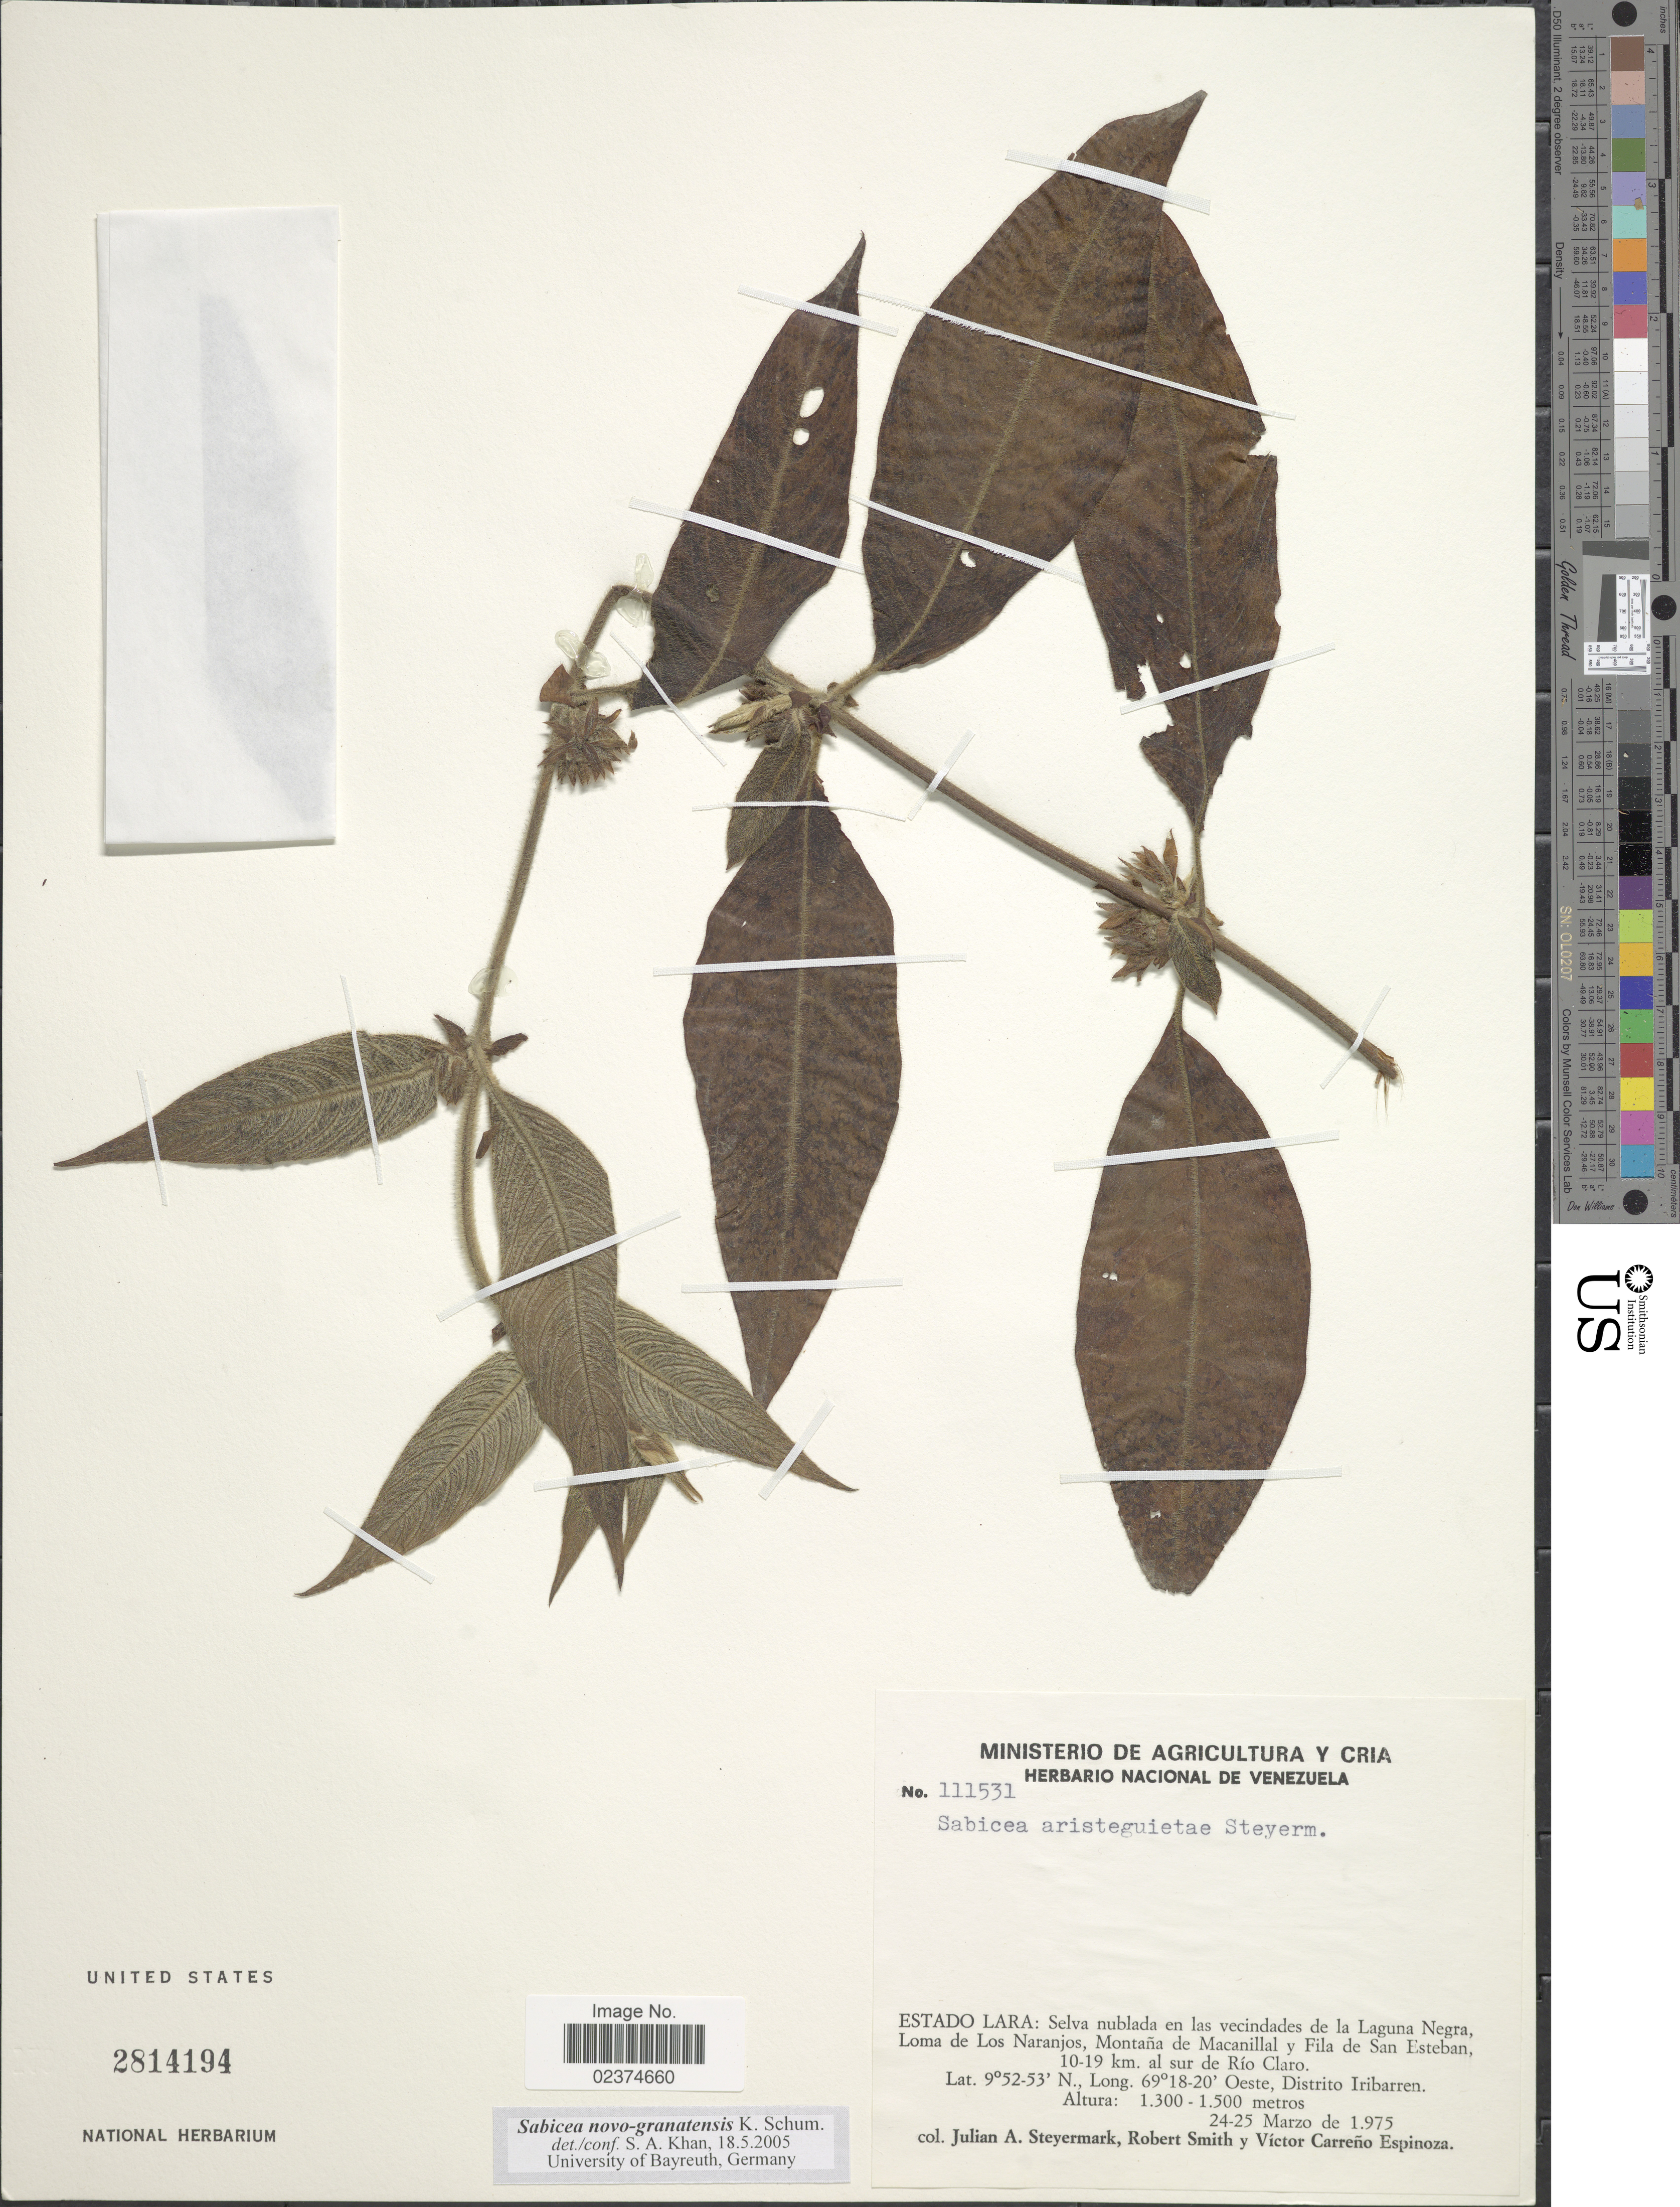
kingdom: Plantae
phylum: Tracheophyta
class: Magnoliopsida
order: Gentianales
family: Rubiaceae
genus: Sabicea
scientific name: Sabicea novogranatensis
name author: K. Schum.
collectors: J. Steyermark, R. F. Smith & V. Espinoza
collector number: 111531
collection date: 1975-03-24/1975-03-25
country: Venezuela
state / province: Lara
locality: Selva nublada en las vecindades de la Laguna Negra, Loma de Los Naranjas, Montana de Macnillal y Fila de San Esteban, 10-196 km. al sur de Rio Claro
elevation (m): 1300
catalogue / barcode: US 2814194